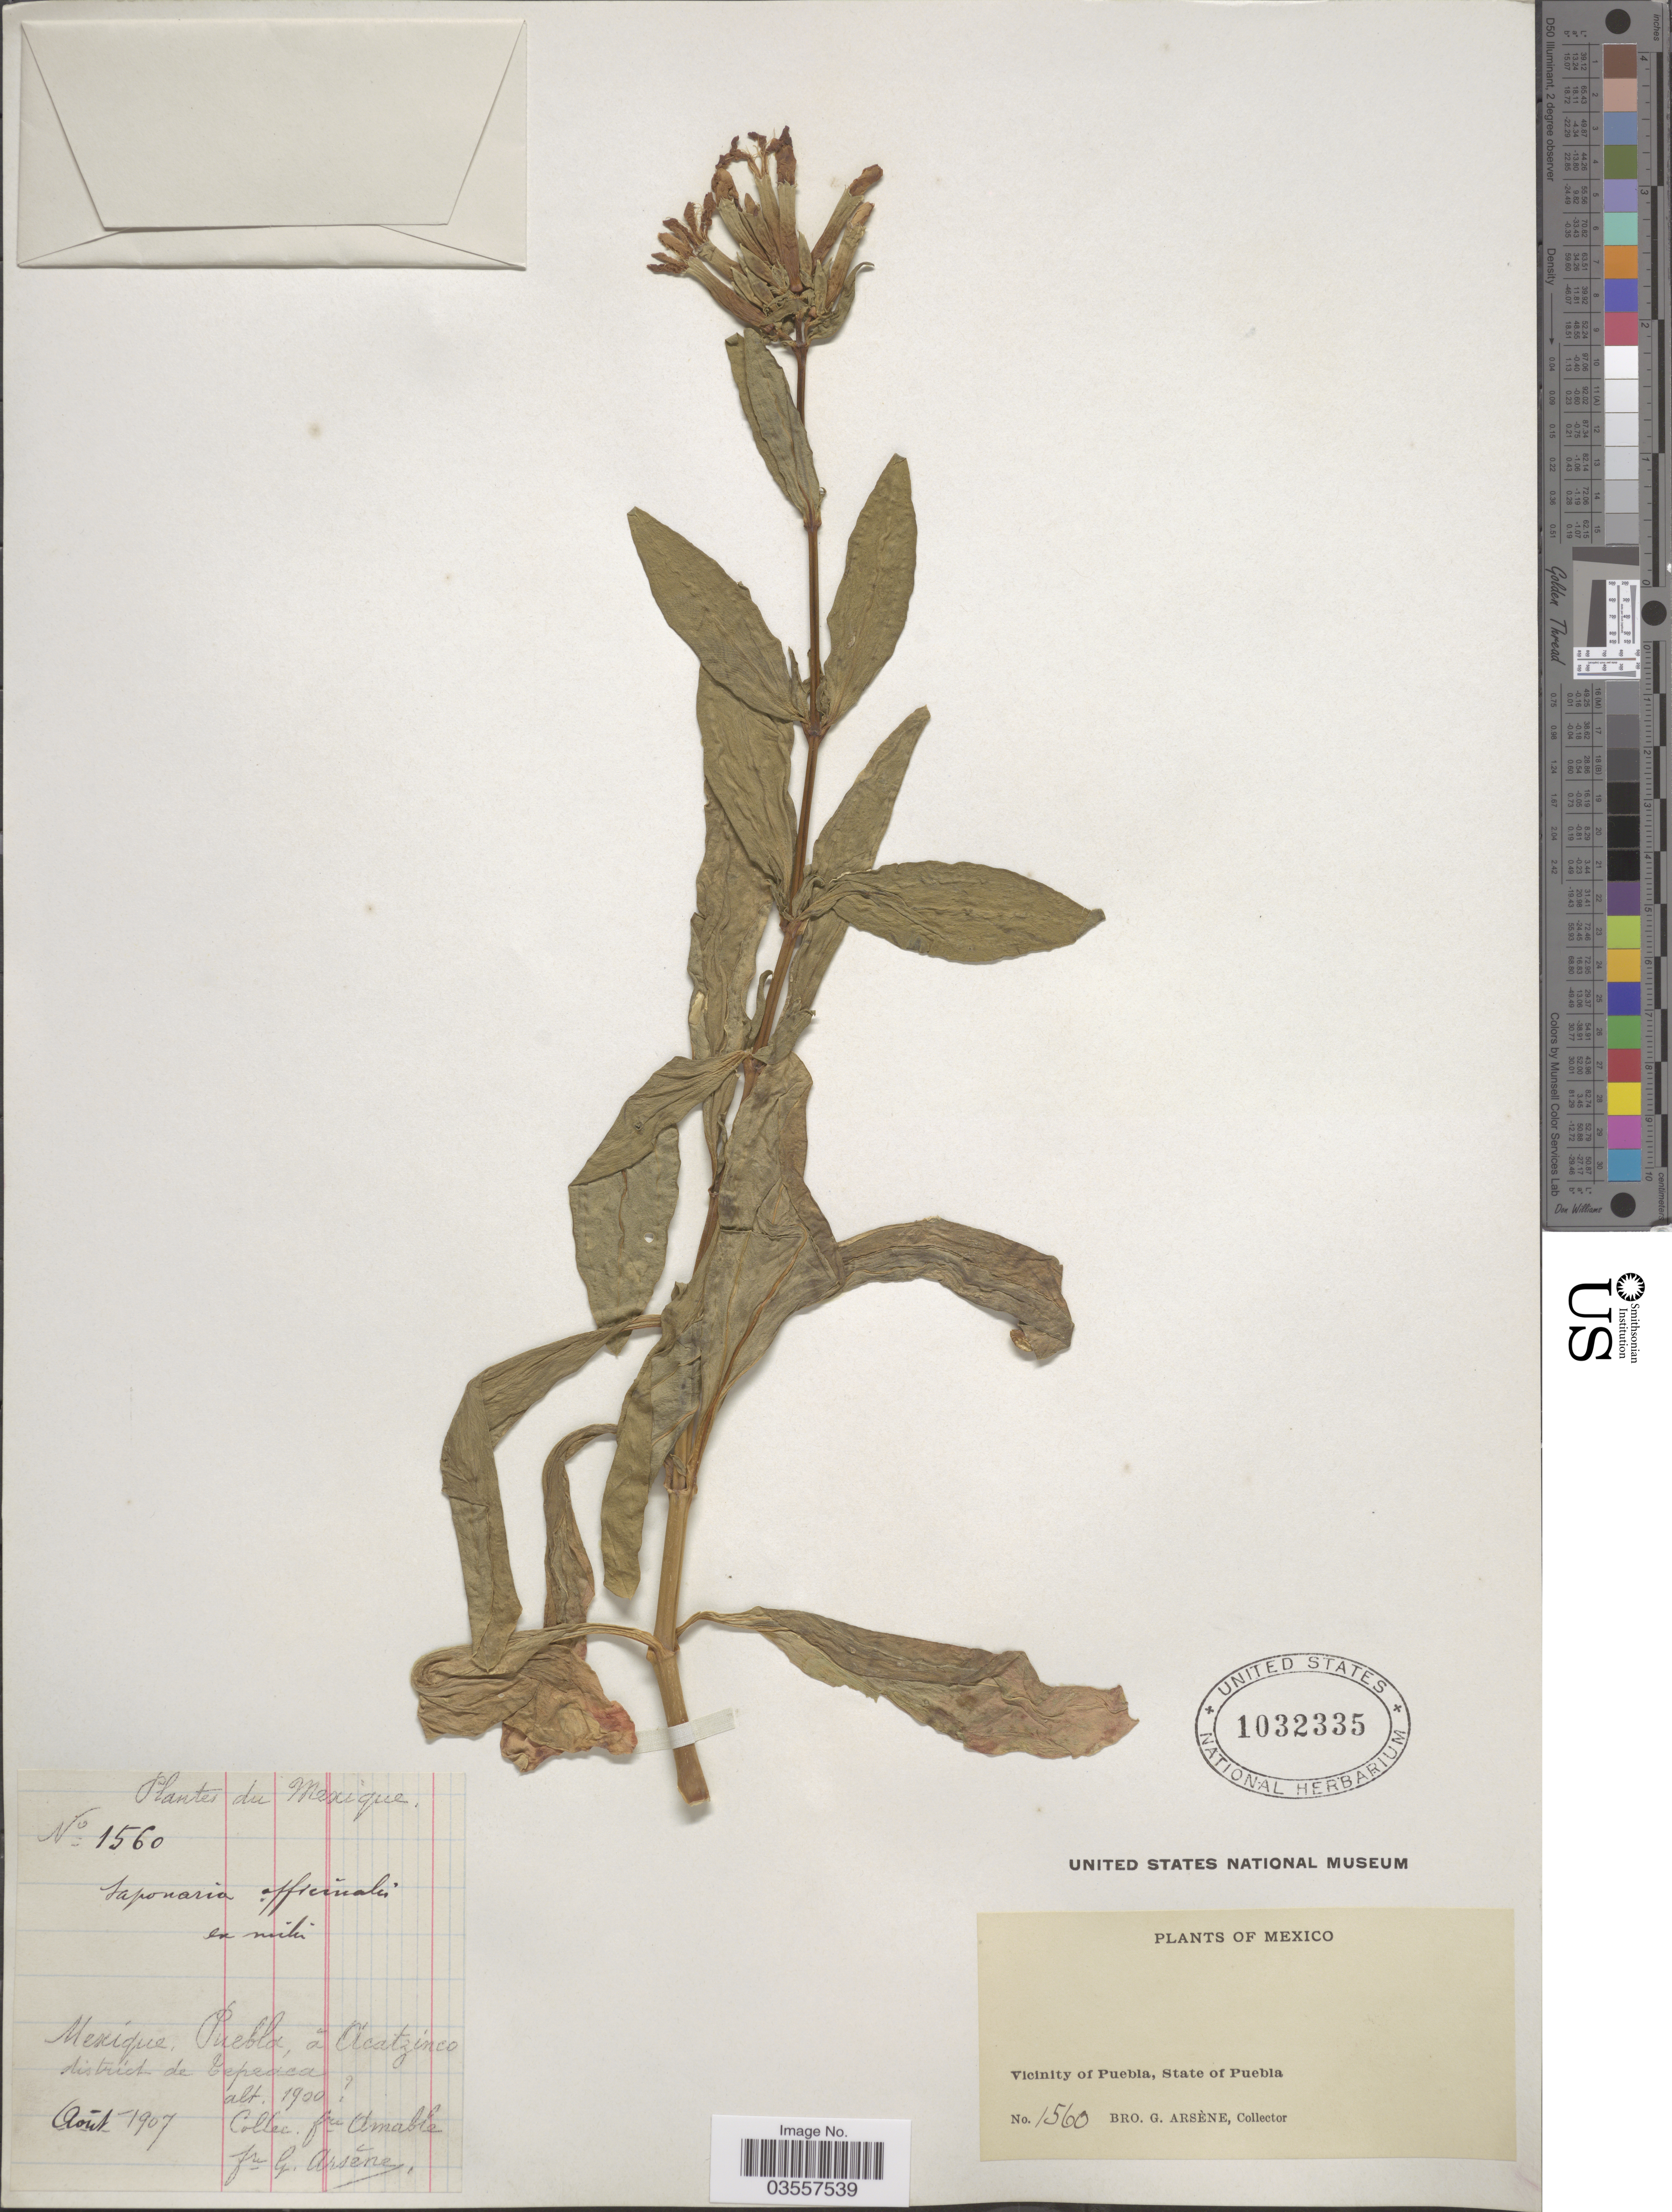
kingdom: Plantae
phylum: Tracheophyta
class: Magnoliopsida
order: Caryophyllales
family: Caryophyllaceae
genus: Saponaria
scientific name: Saponaria officinalis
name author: L.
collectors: B. Amable & Bro. G. Arsène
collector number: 1560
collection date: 1907-08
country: Mexico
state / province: Puebla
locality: Á Acatzinco district de Tepeaca. Vicinity of Puebla.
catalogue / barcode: US 1032335